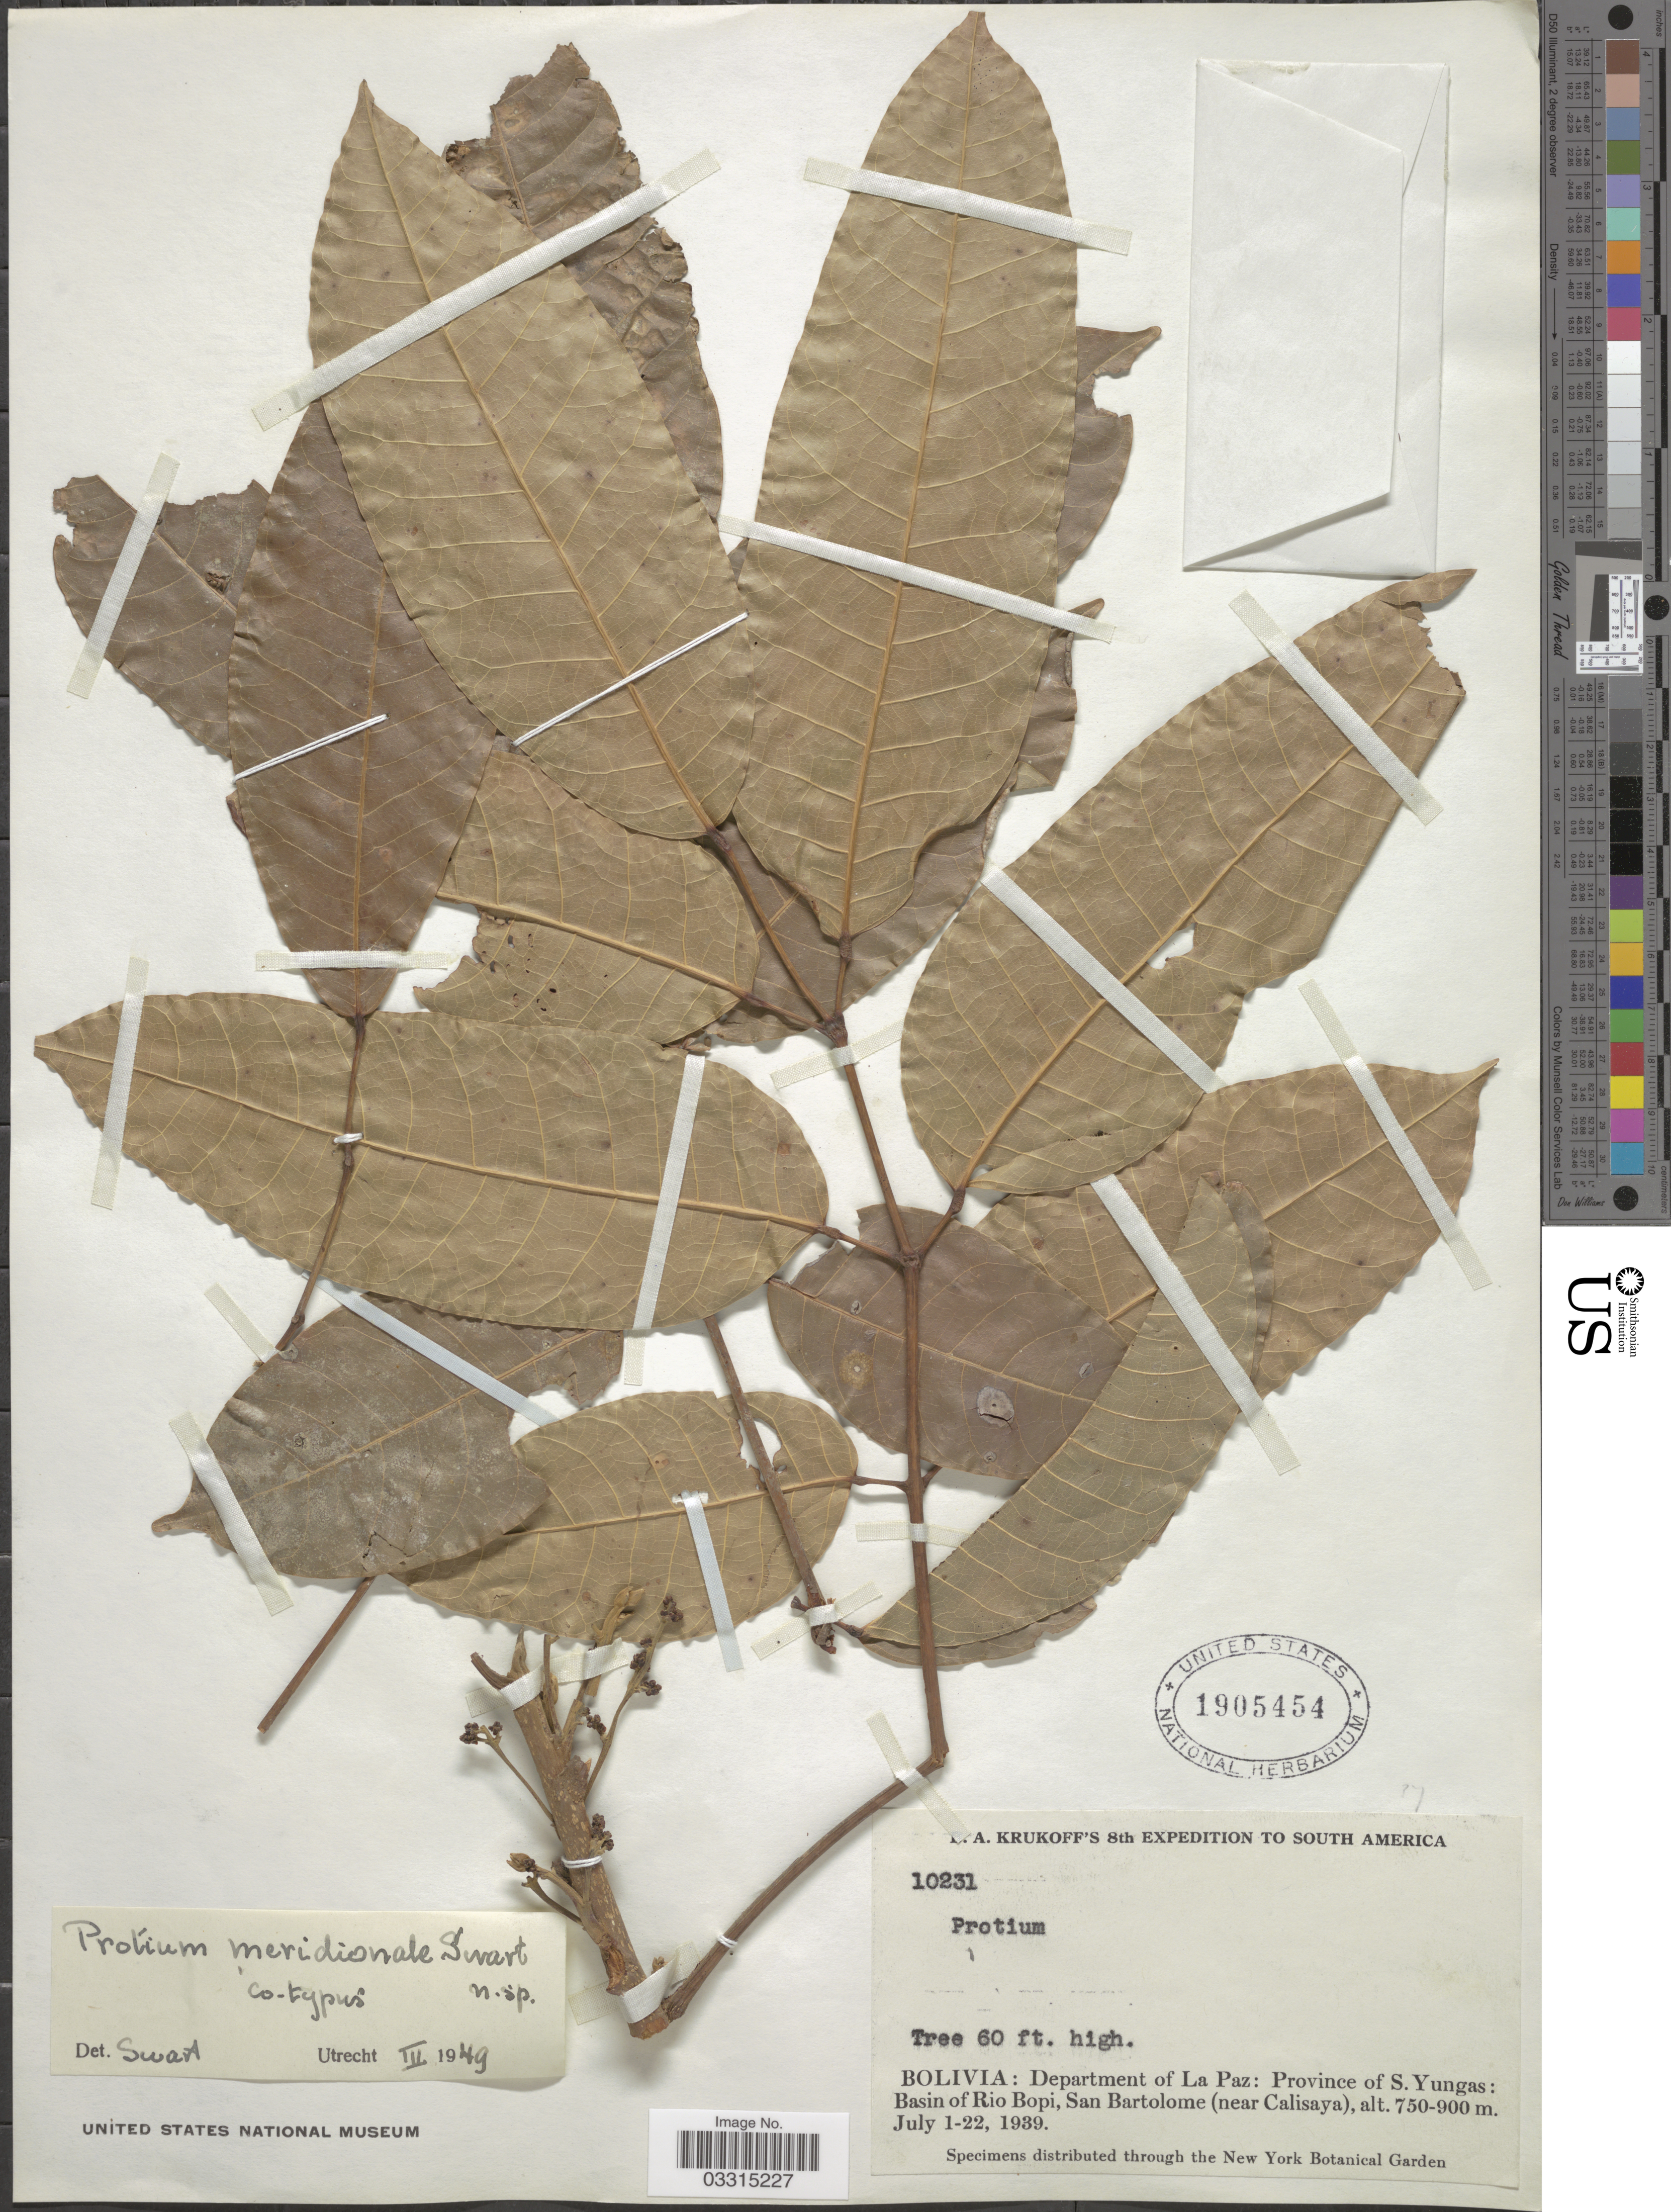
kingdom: Plantae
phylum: Tracheophyta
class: Magnoliopsida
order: Sapindales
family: Burseraceae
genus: Protium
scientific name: Protium meridionale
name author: Swart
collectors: B. A. Krukoff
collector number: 10231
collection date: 1939-07-01/1939-07-22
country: Bolivia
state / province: La Paz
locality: Department of La Paz: Province of S. Yungas: Basin of Rio Bopi, San Bartolome (near Calisaya).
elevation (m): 750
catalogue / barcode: US 1905454